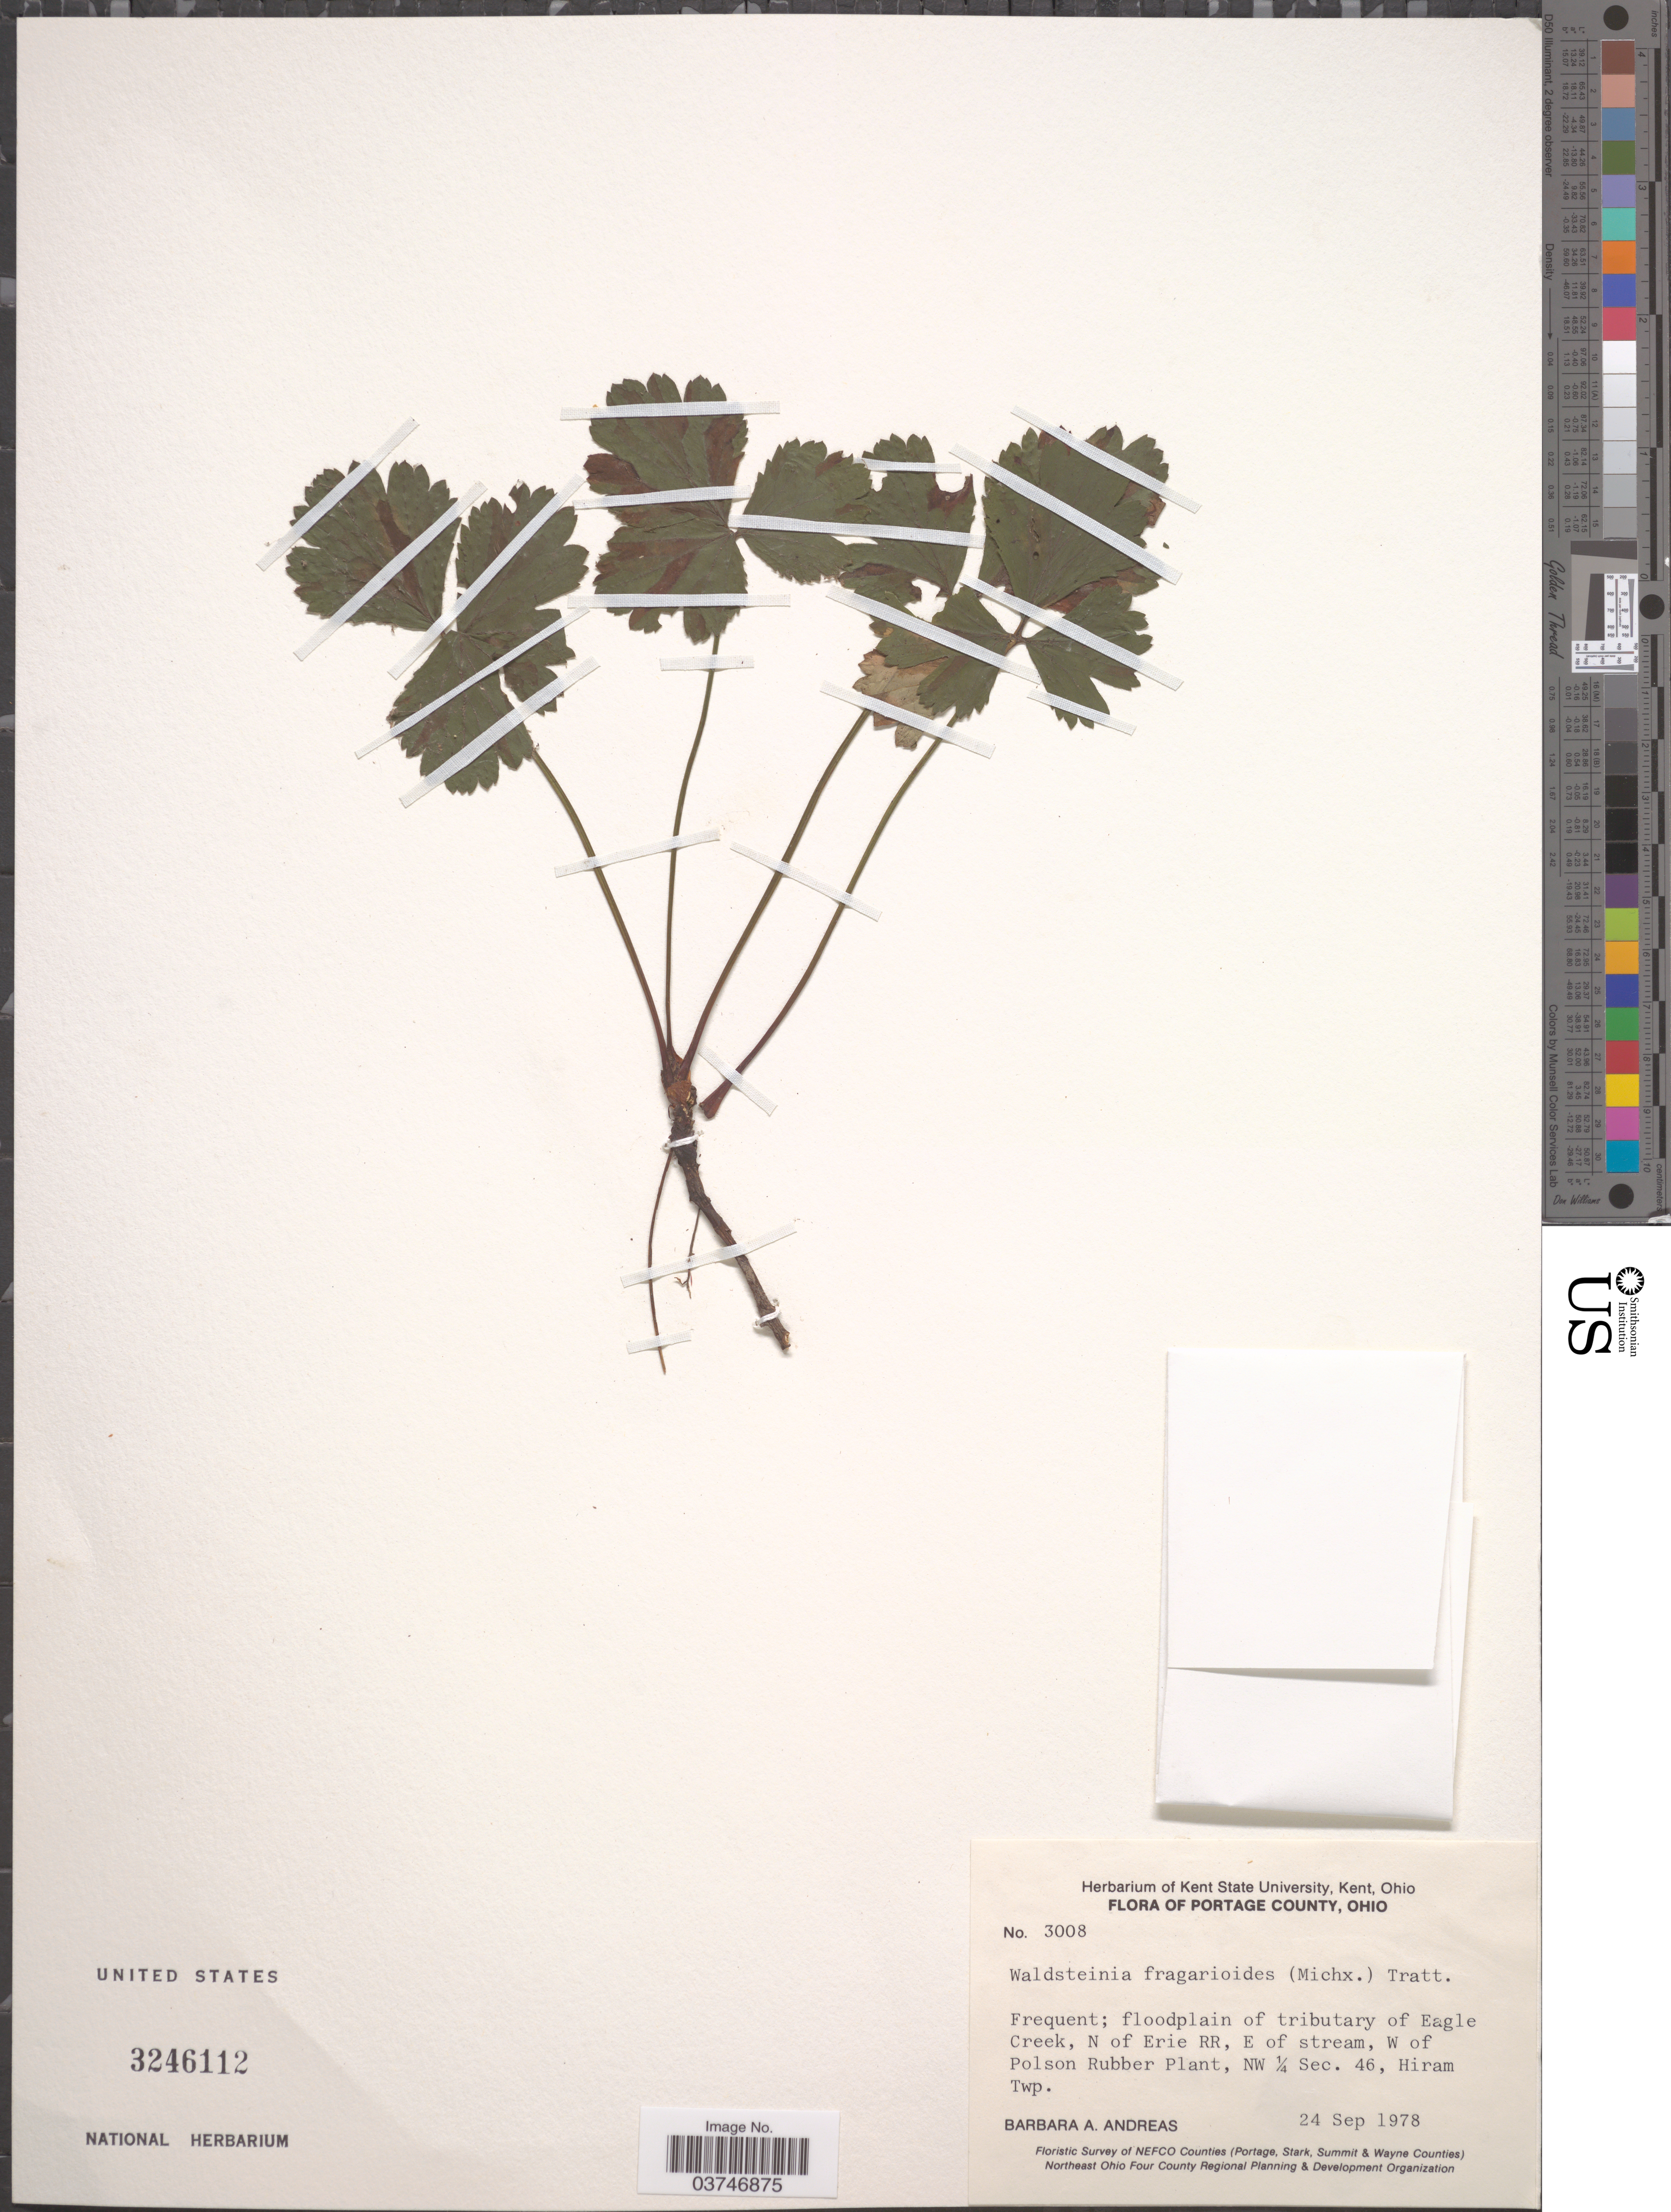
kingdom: Plantae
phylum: Tracheophyta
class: Magnoliopsida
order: Rosales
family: Rosaceae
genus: Waldsteinia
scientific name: Waldsteinia fragarioides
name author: (Michx.) Tratt.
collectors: B. A. Andreas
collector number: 3008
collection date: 1978-09-24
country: United States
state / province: Ohio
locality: Portage County. Floodplain of tributary of Eagle Creek, N of Erie RR, E of stream, W of Polson Rubber Plant, NW ¼ Sec. 46, Hiram Twp.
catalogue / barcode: US 3246112